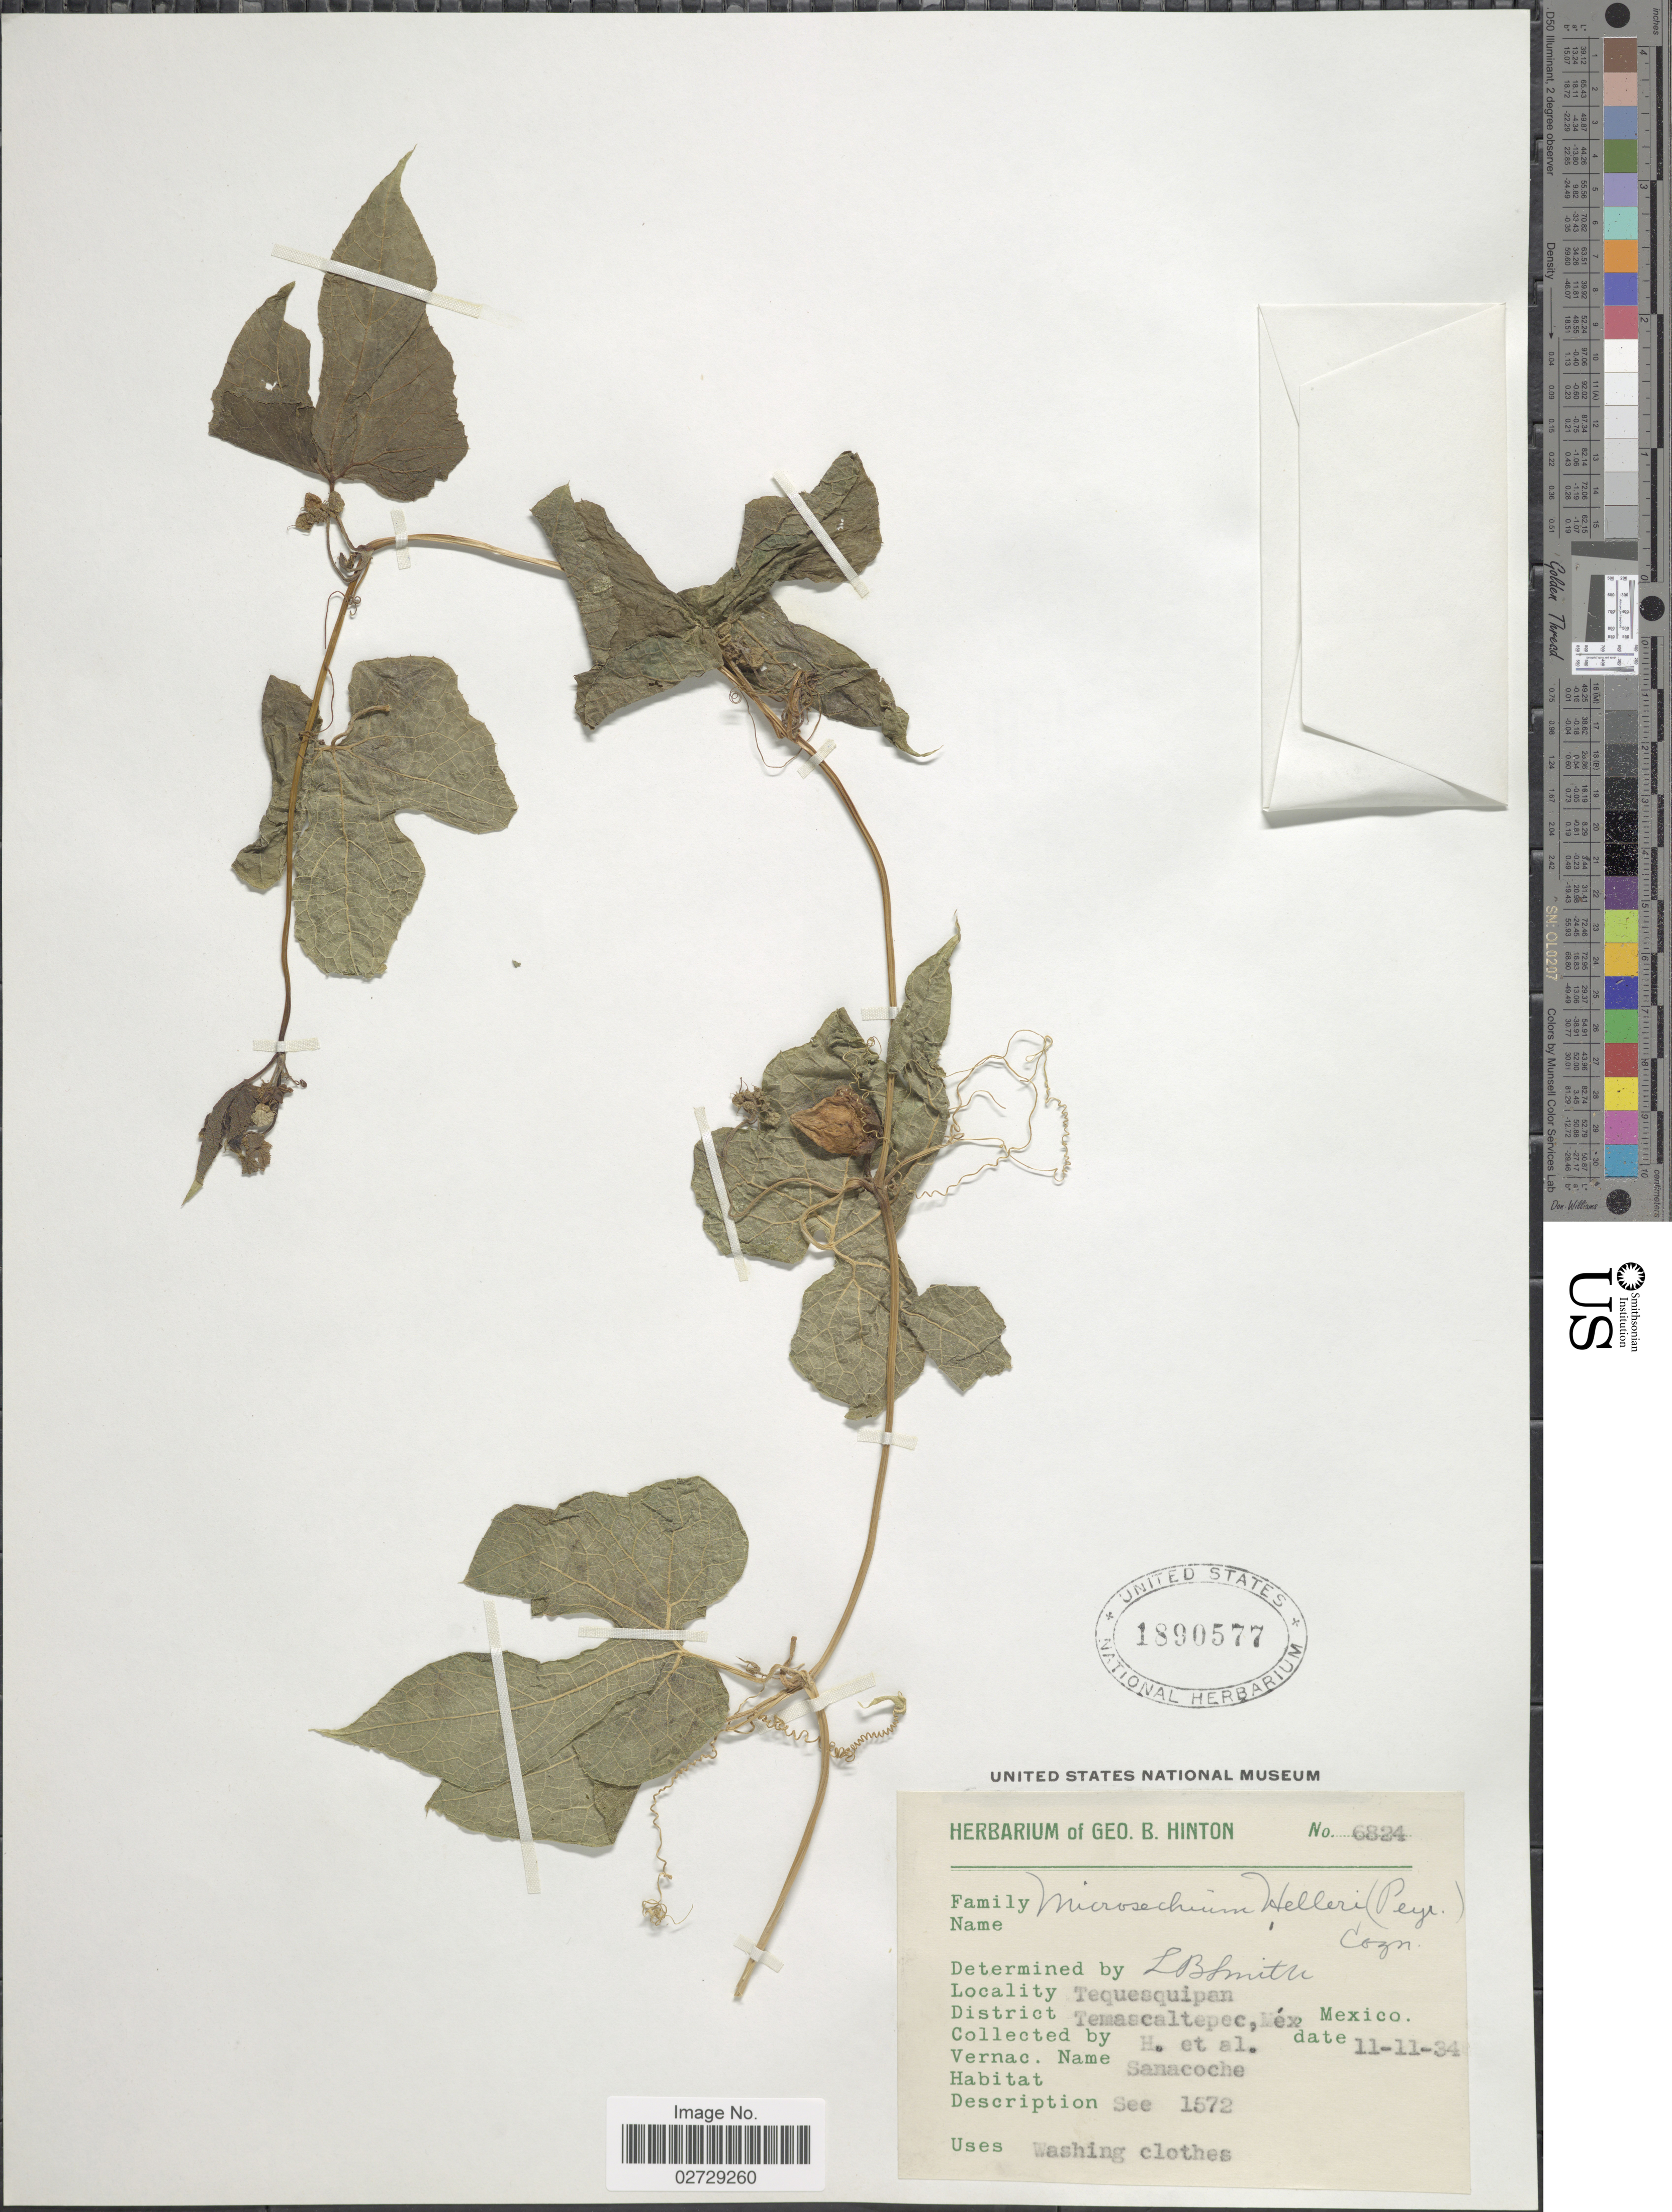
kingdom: Plantae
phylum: Tracheophyta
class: Magnoliopsida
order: Cucurbitales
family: Cucurbitaceae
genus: Microsechium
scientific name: Microsechium helleri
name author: (Peyr.) Cogn.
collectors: G. B. Hinton & et al.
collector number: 6824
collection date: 1934-11-11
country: Mexico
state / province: México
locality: Tequesquipan, District Temascaltepec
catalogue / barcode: US 1890577